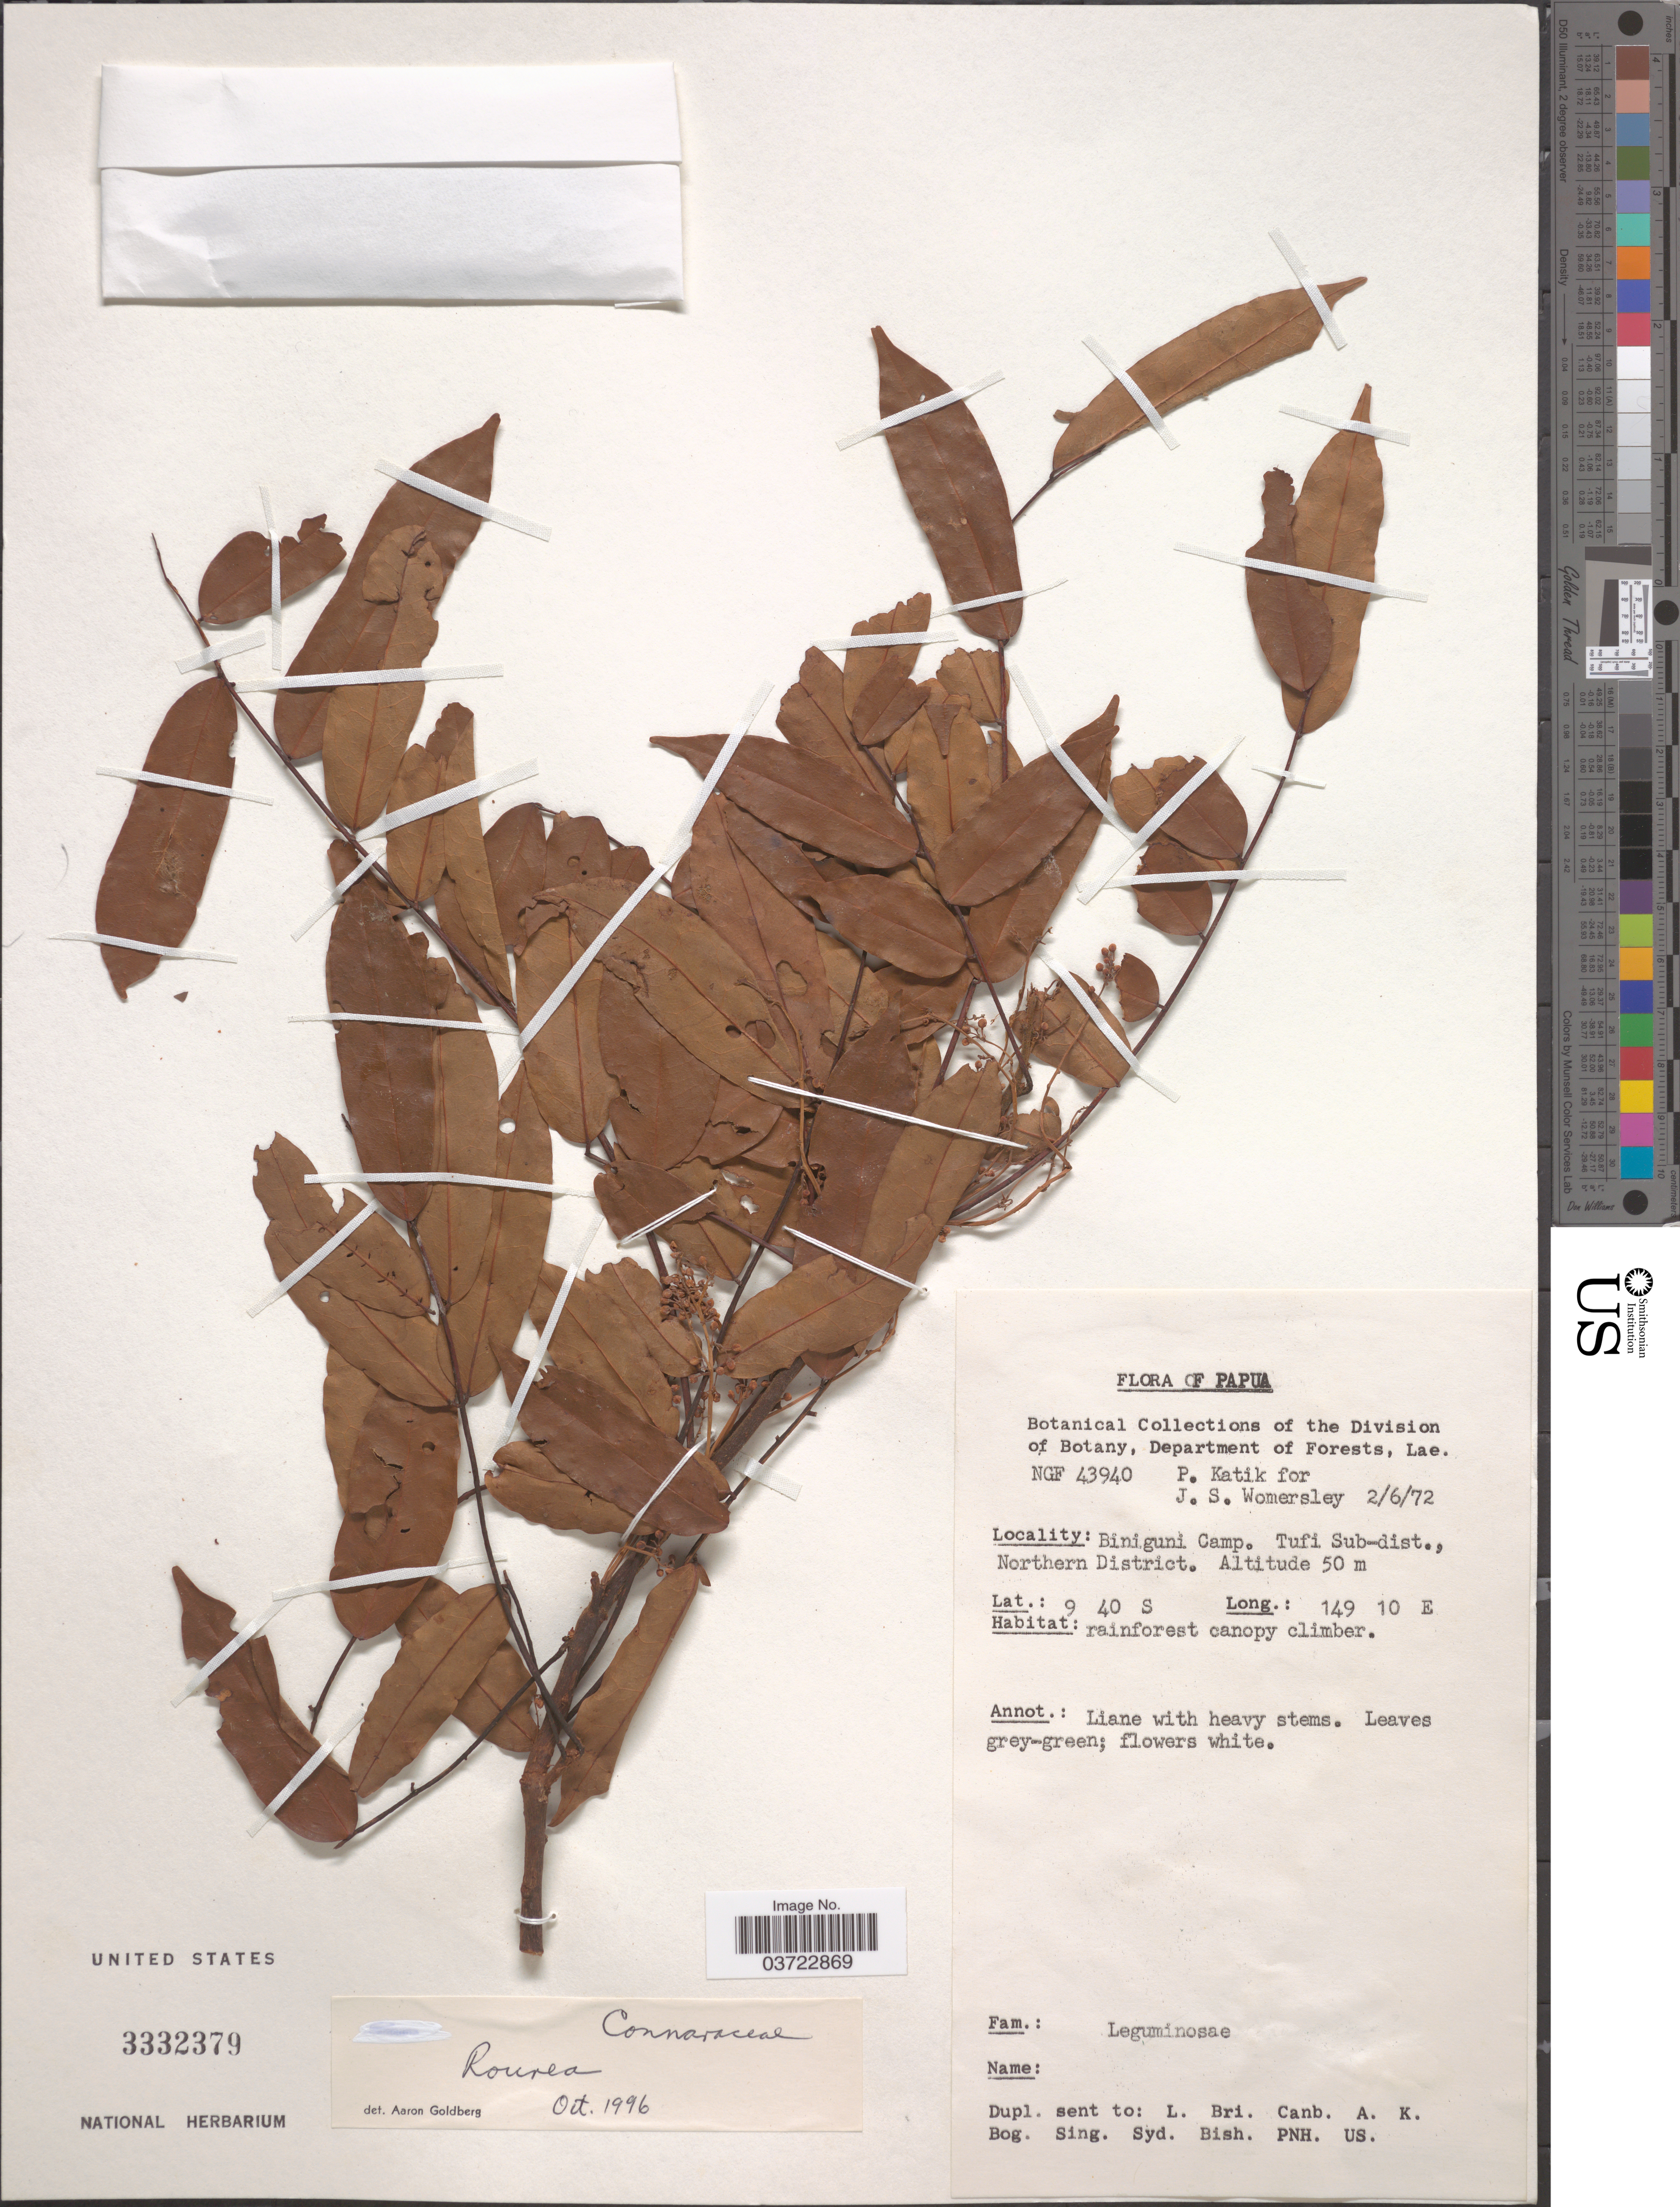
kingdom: Plantae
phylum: Tracheophyta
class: Magnoliopsida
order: Oxalidales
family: Connaraceae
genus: Rourea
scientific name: Rourea sp.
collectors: P. Katik & J. S. Womersley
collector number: NGF 43940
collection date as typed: Transcribed d/m/y: 2/6/72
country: Papua New Guinea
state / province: Northern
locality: Papua. Biniguni Camp. Tufi-Sub-dist., Northern District.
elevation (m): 50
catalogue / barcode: US 3332379